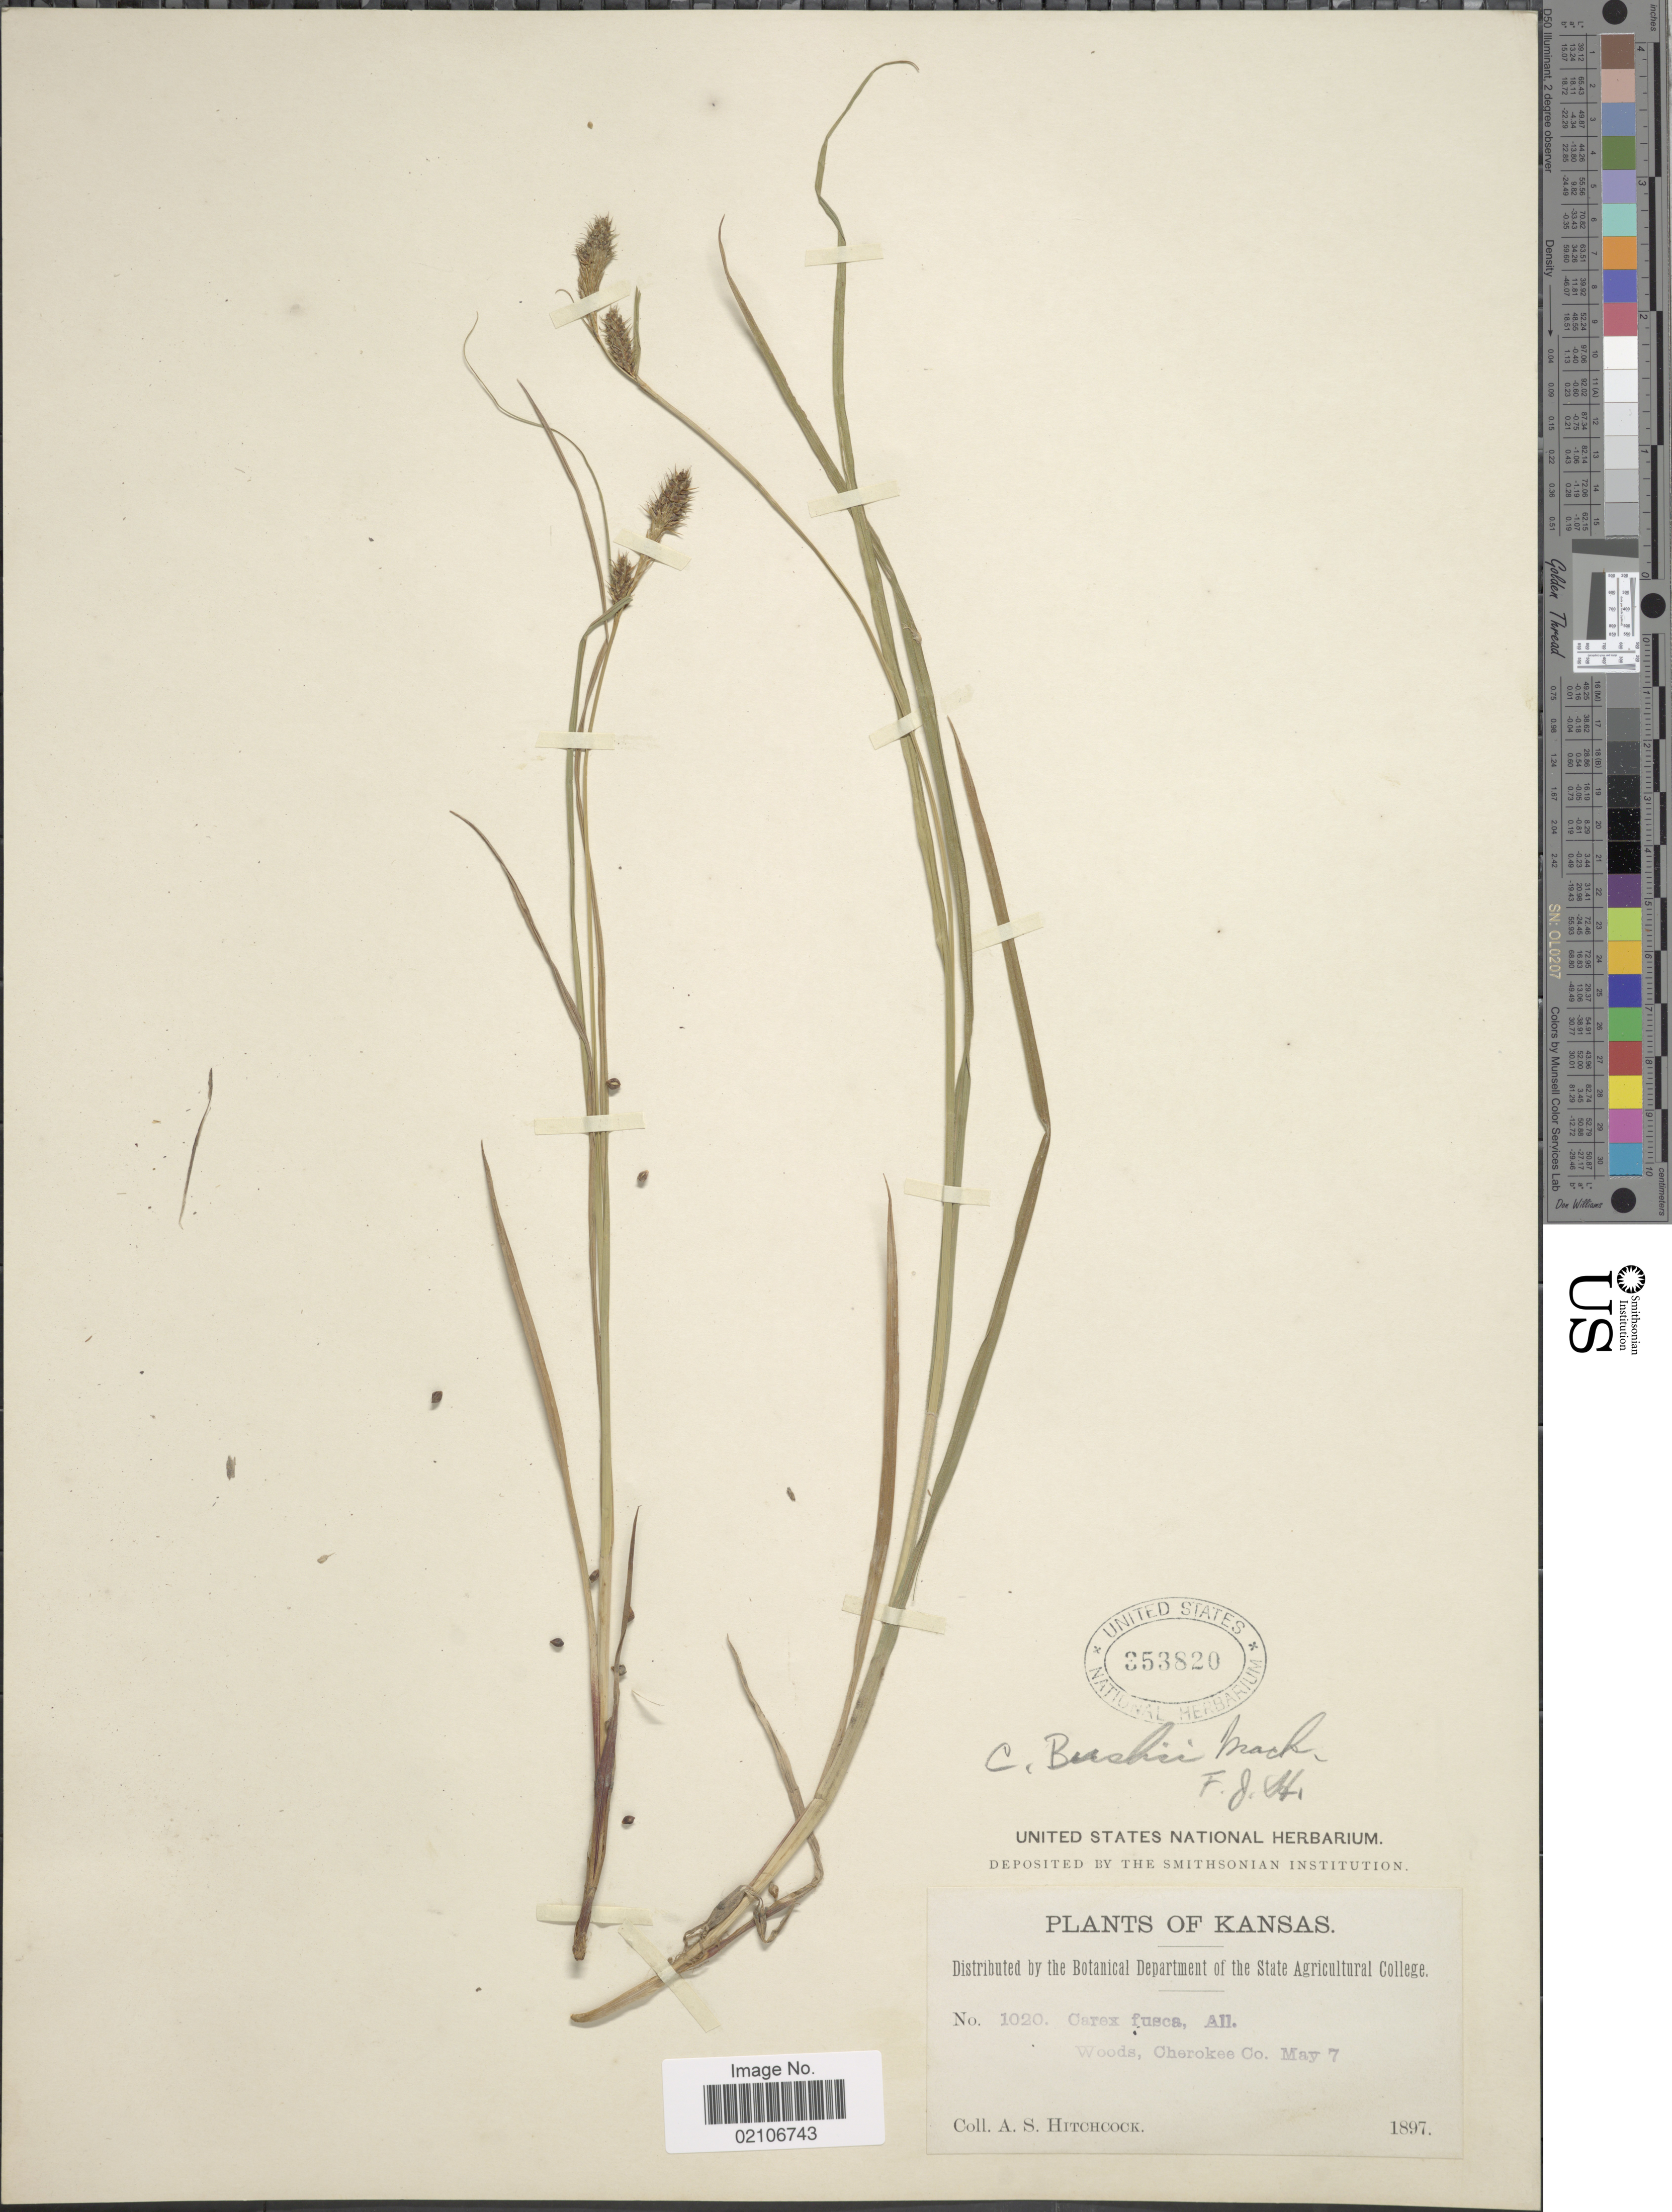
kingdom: Plantae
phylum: Tracheophyta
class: Liliopsida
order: Poales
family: Cyperaceae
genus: Carex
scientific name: Carex bushii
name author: Mack.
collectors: A. S. Hitchcock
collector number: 1020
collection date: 1897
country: United States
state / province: Kansas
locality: Woods, Cherokee Co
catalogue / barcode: US 353820